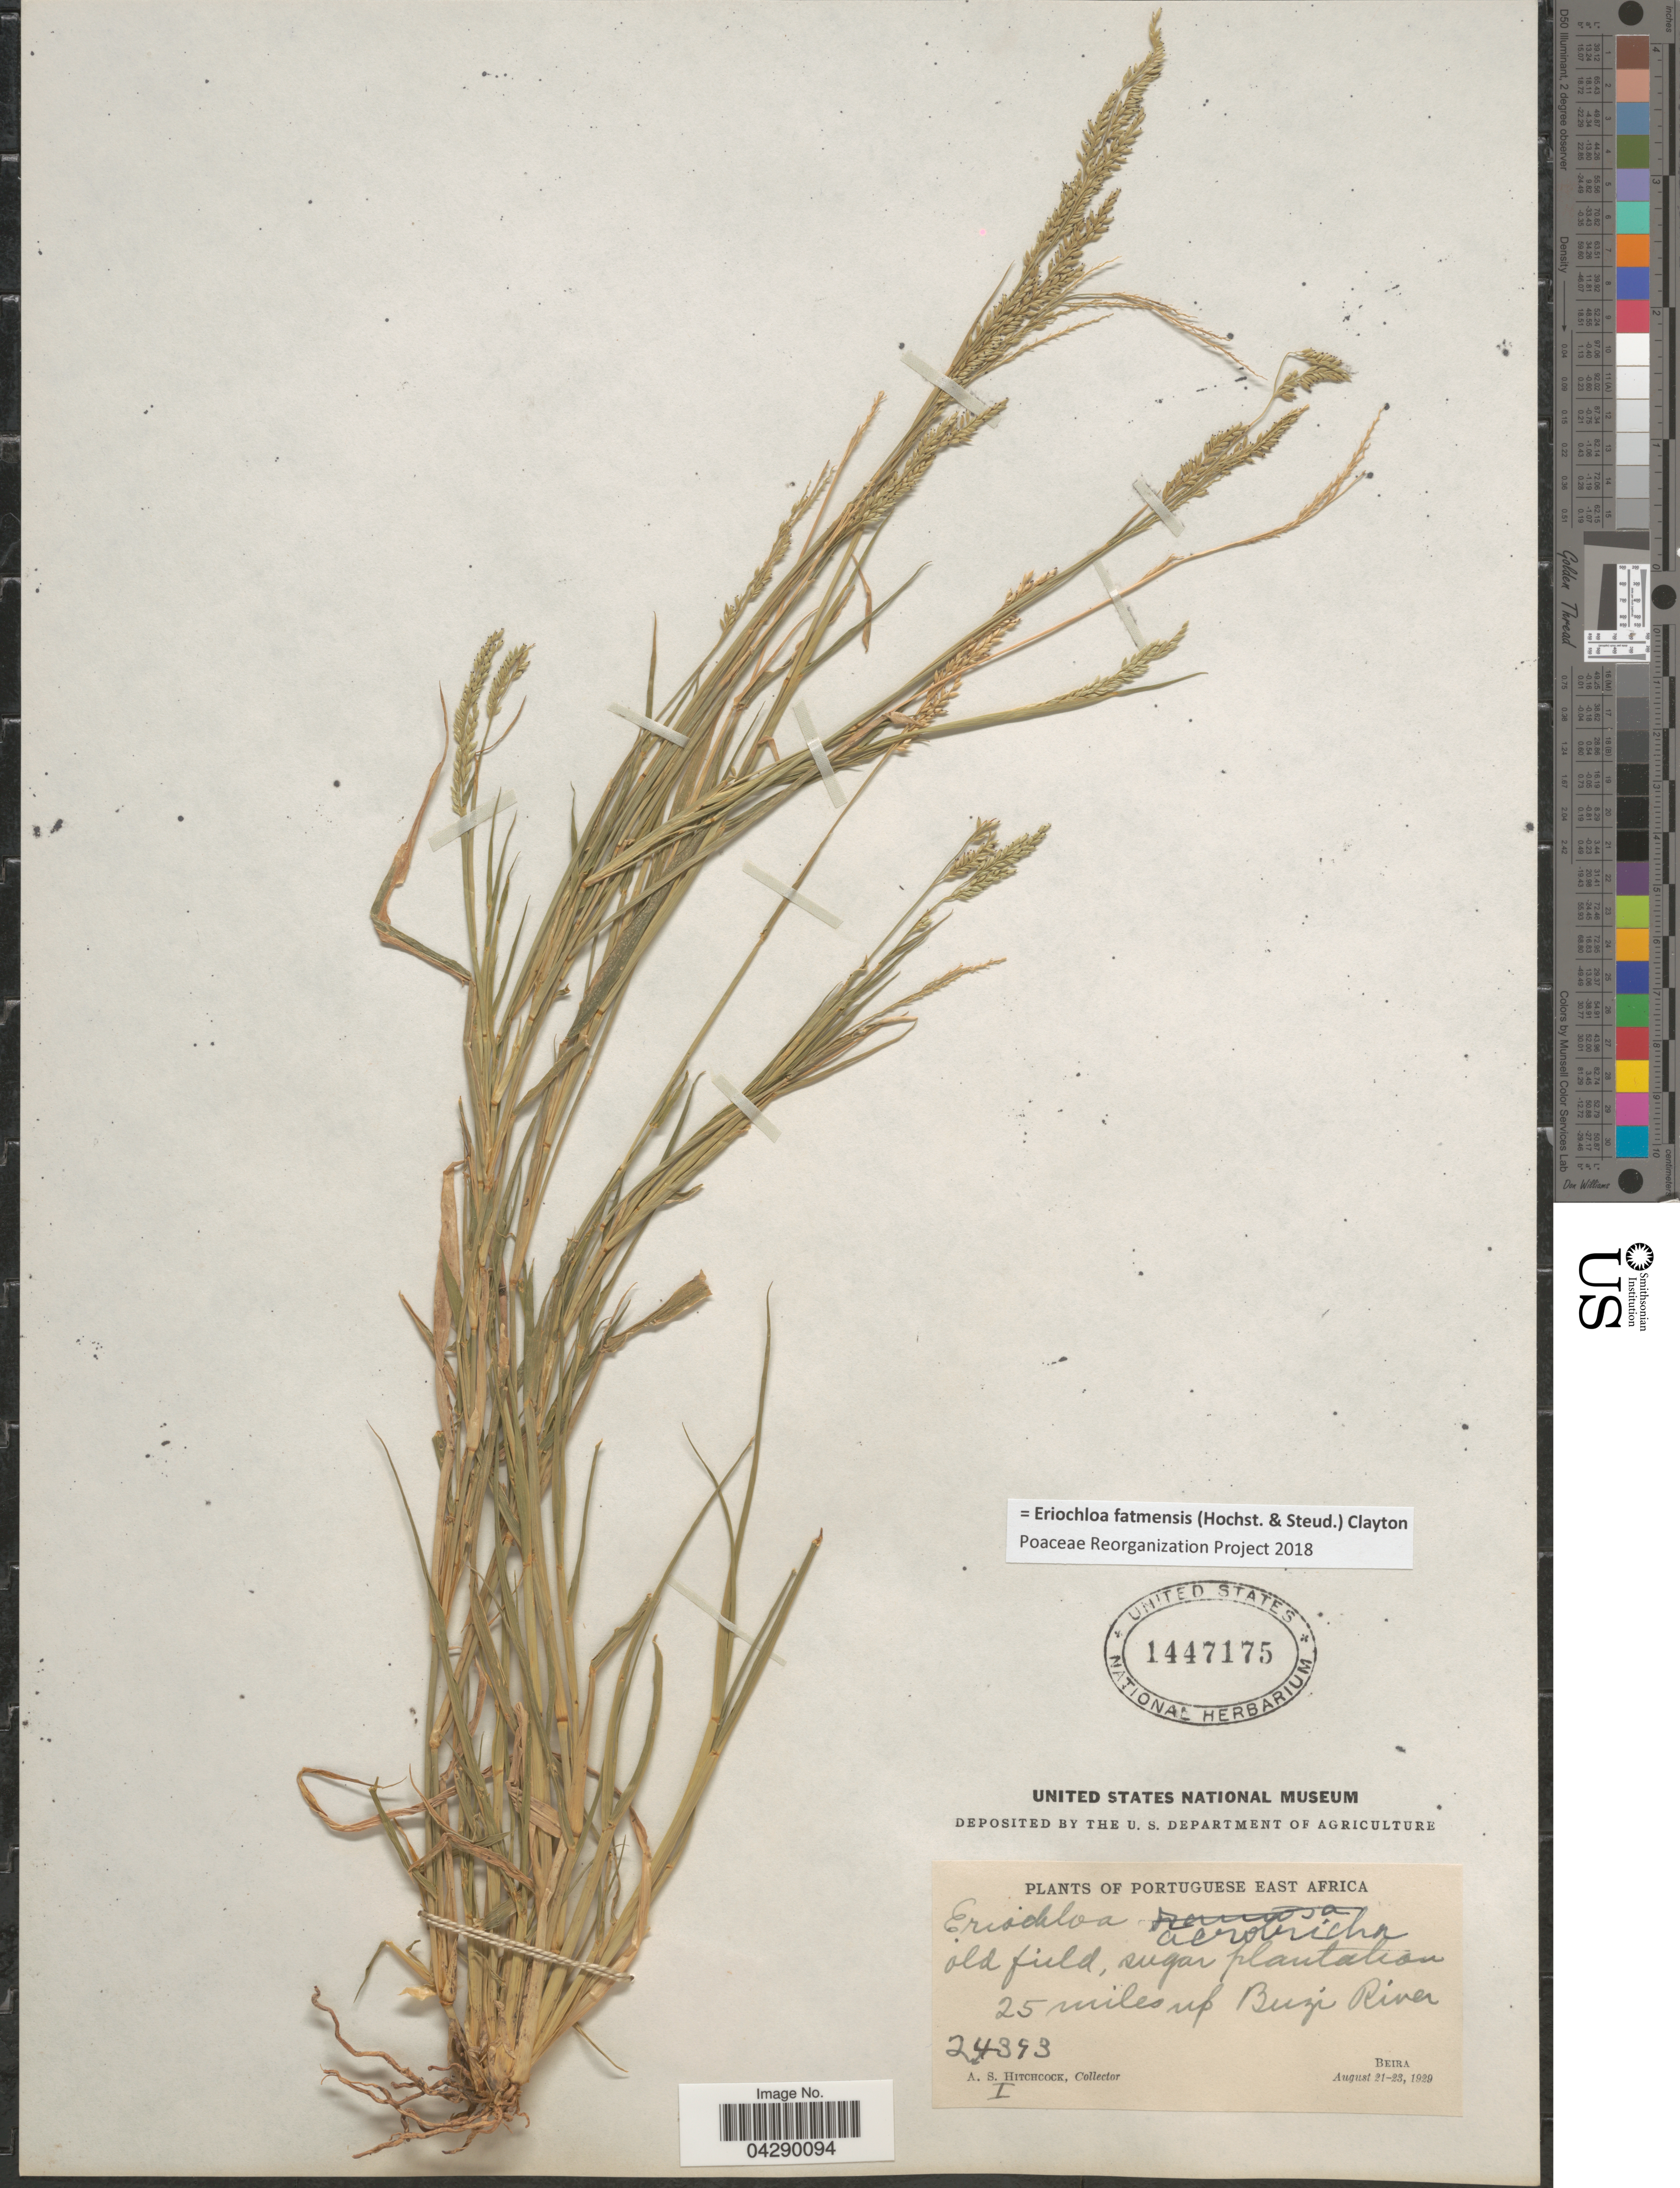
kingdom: Plantae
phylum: Tracheophyta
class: Liliopsida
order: Poales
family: Poaceae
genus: Eriochloa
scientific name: Eriochloa fatmensis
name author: (Hochst. & Steud.) Clayton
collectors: A. S. Hitchcock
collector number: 24393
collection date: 1929-08-21/1929-08-23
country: Mozambique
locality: Portuguese East Africa. Old field, sugar plantation 25 miles up Buzi River. Beira.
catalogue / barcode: US 1447175